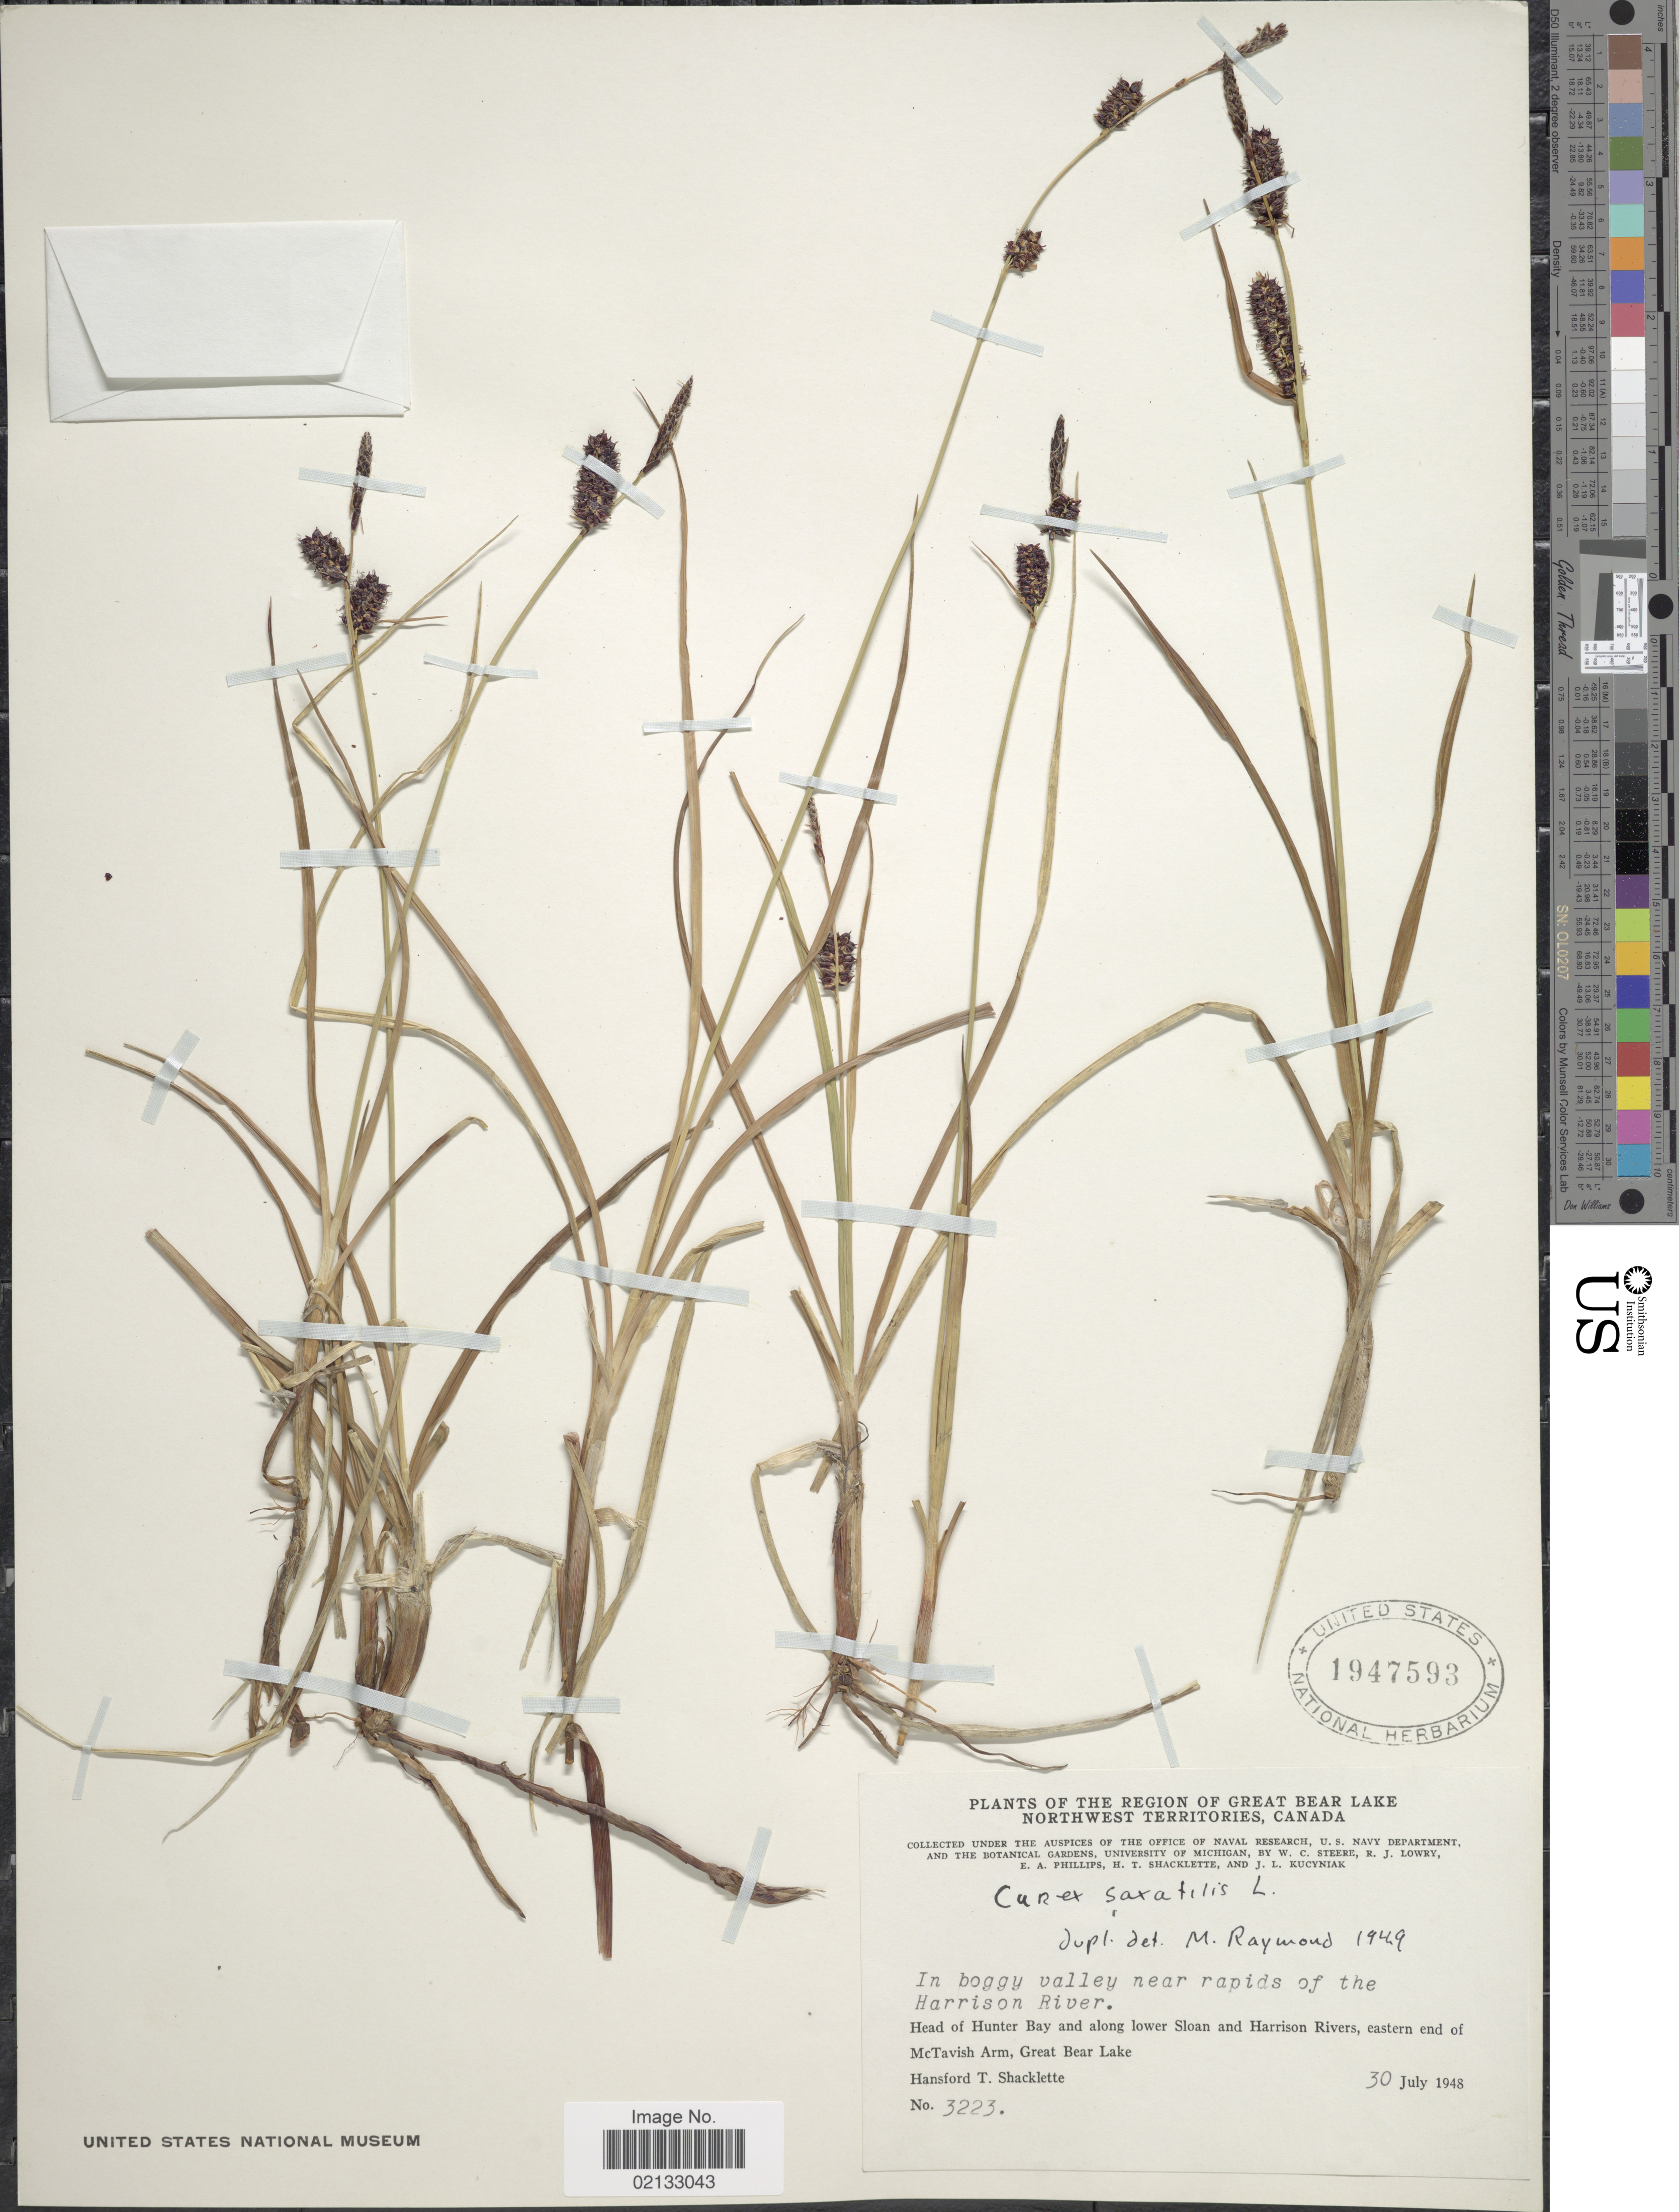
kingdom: Plantae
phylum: Tracheophyta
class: Liliopsida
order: Poales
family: Cyperaceae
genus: Carex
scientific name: Carex saxatilis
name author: L.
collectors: H. Shacklette, W. C. Steere, L. Lowry, E. Phillips & J. Kucyniak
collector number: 3223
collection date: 1948-07-30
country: Canada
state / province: Northwest Territories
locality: Region of Great Bear Lake. In boggy valley near rapids of the Harrison River. Head of Hunter Bay and along lower Sloan and Harrison Rivers, eastern end of McTavish Arm, Great Bear Lake.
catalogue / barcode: US 1947593